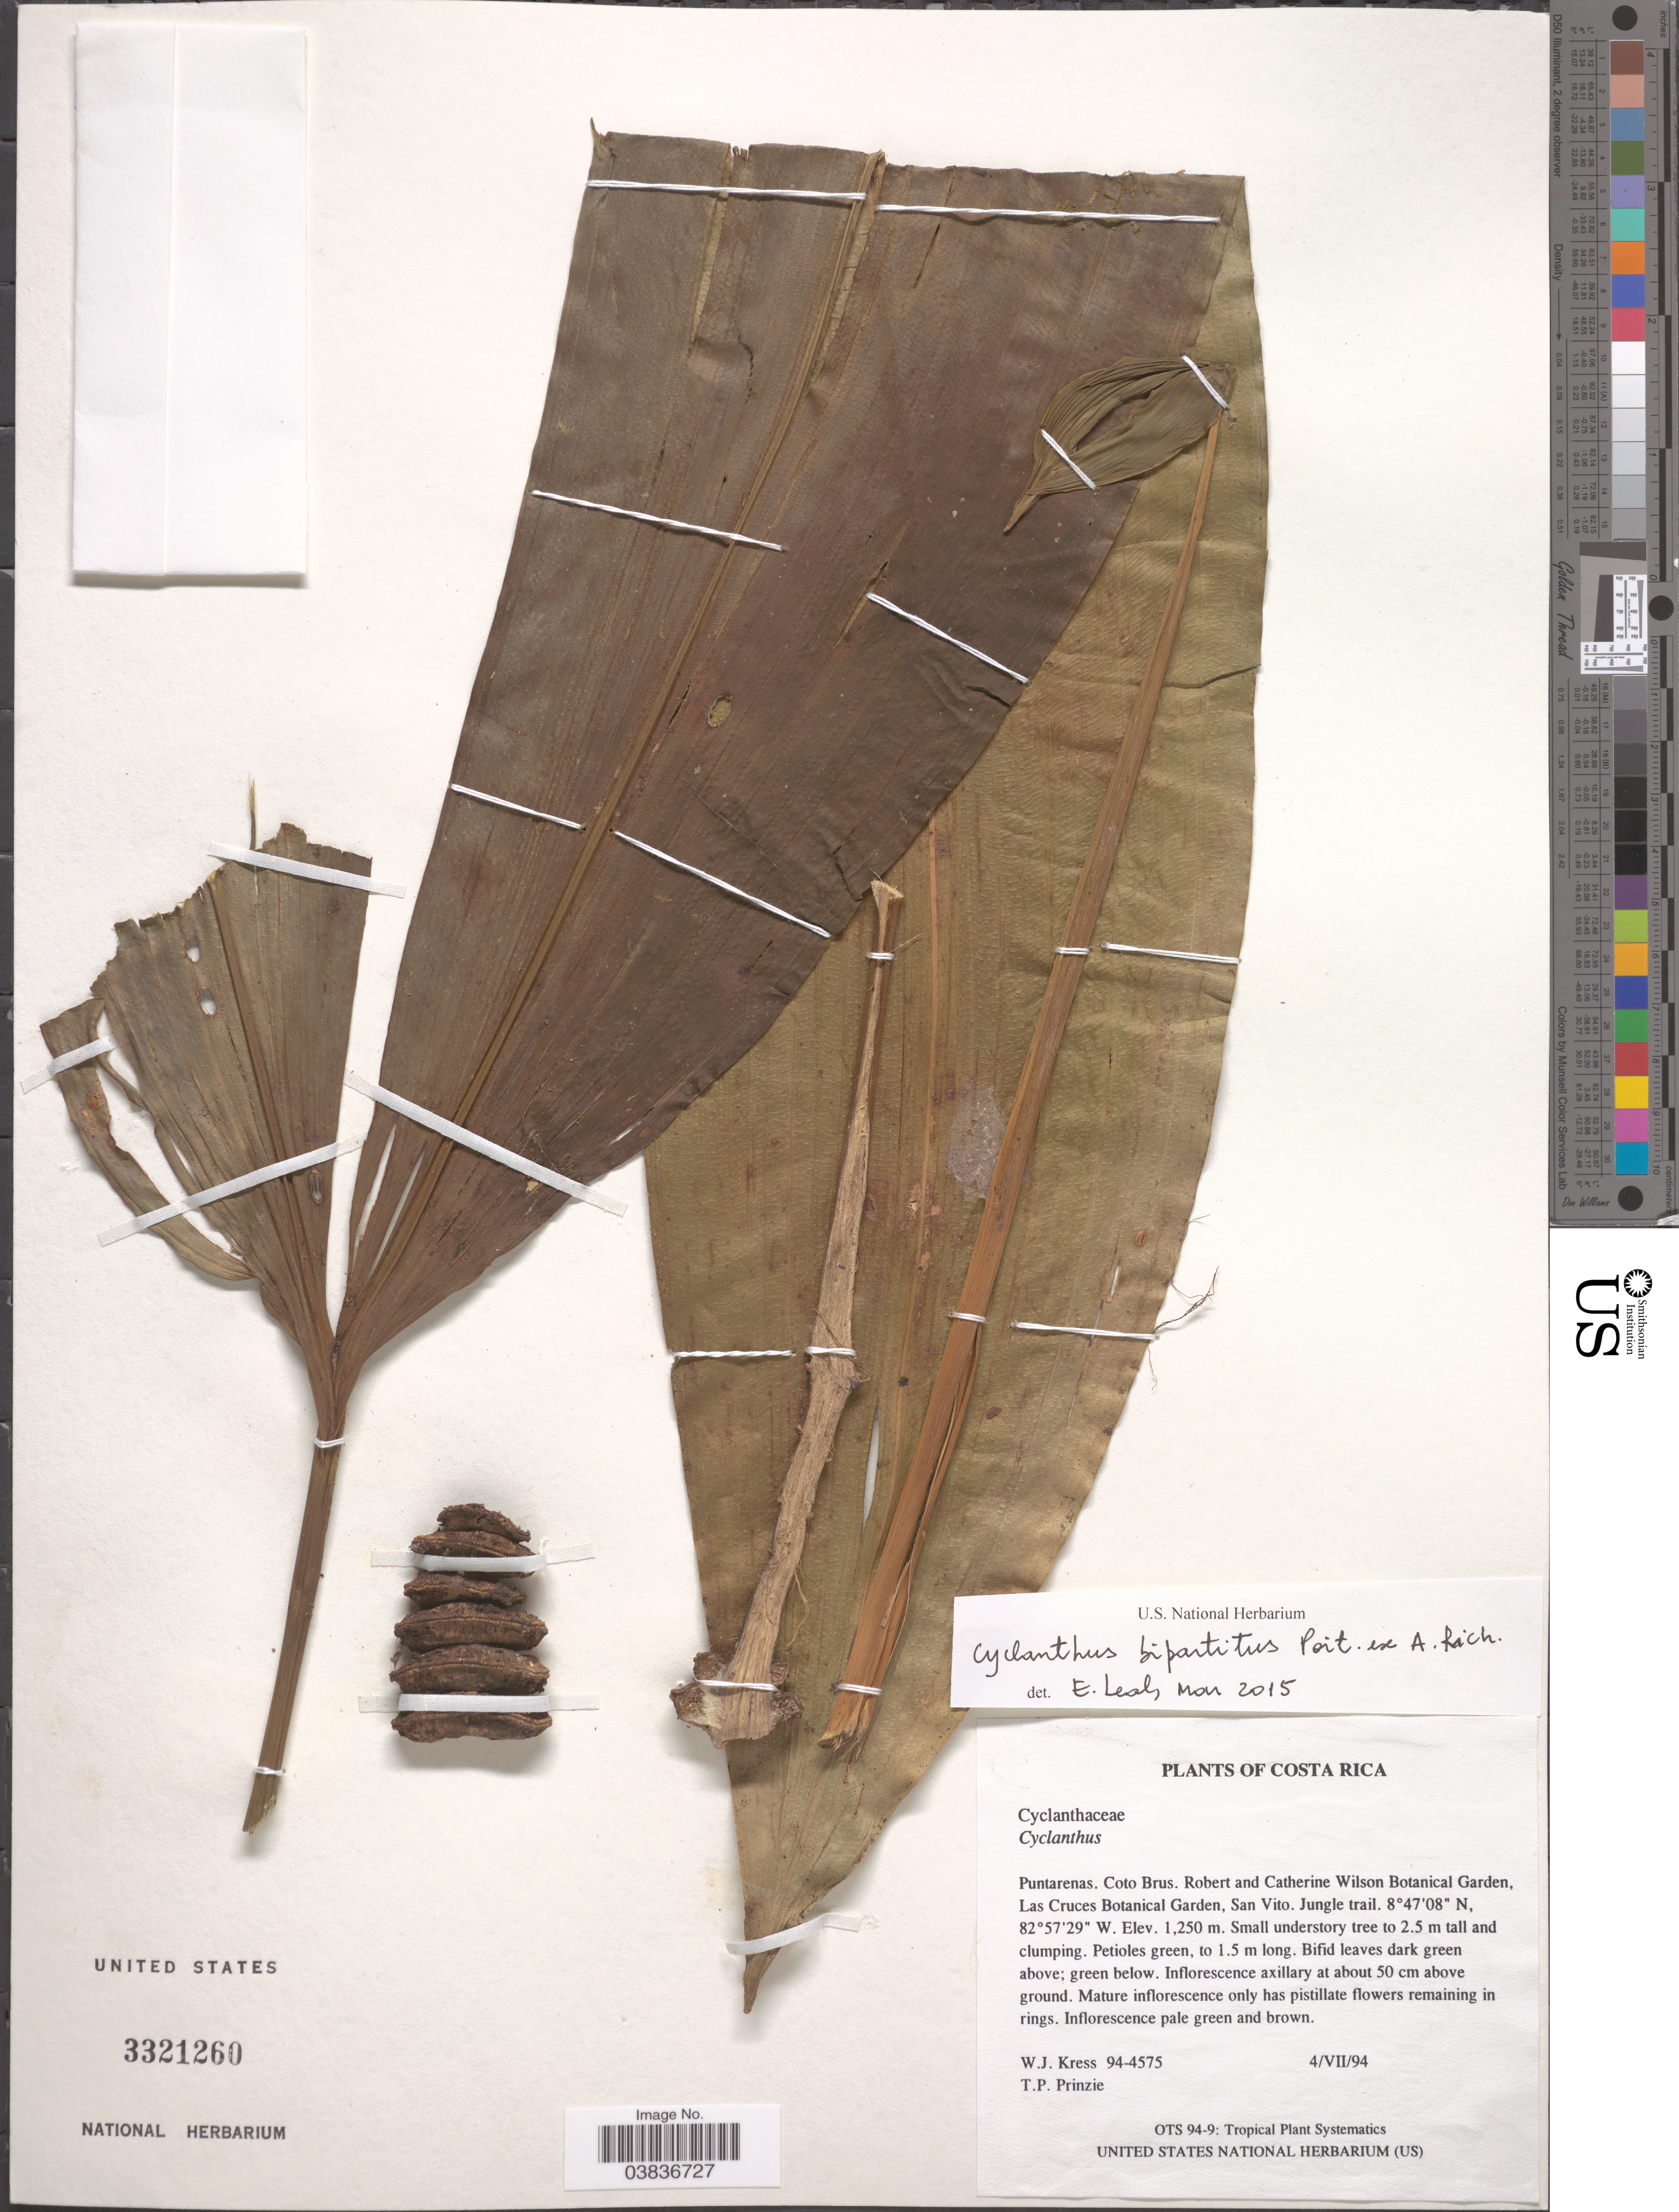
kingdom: Plantae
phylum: Tracheophyta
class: Liliopsida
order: Pandanales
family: Cyclanthaceae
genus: Cyclanthus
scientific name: Cyclanthus bipartitus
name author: Poit. ex A. Rich.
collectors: W. J. Kress & T. Prinzie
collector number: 94-4575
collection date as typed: Transcribed d/m/y: 4/7/94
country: Costa Rica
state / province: Puntarenas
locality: Coto Brus. Robert and Catherine Wilson Botanical Garden, Las Cruces Botanical Garden, San Vito. Jungle trail.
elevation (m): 1250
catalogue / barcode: US 3321260